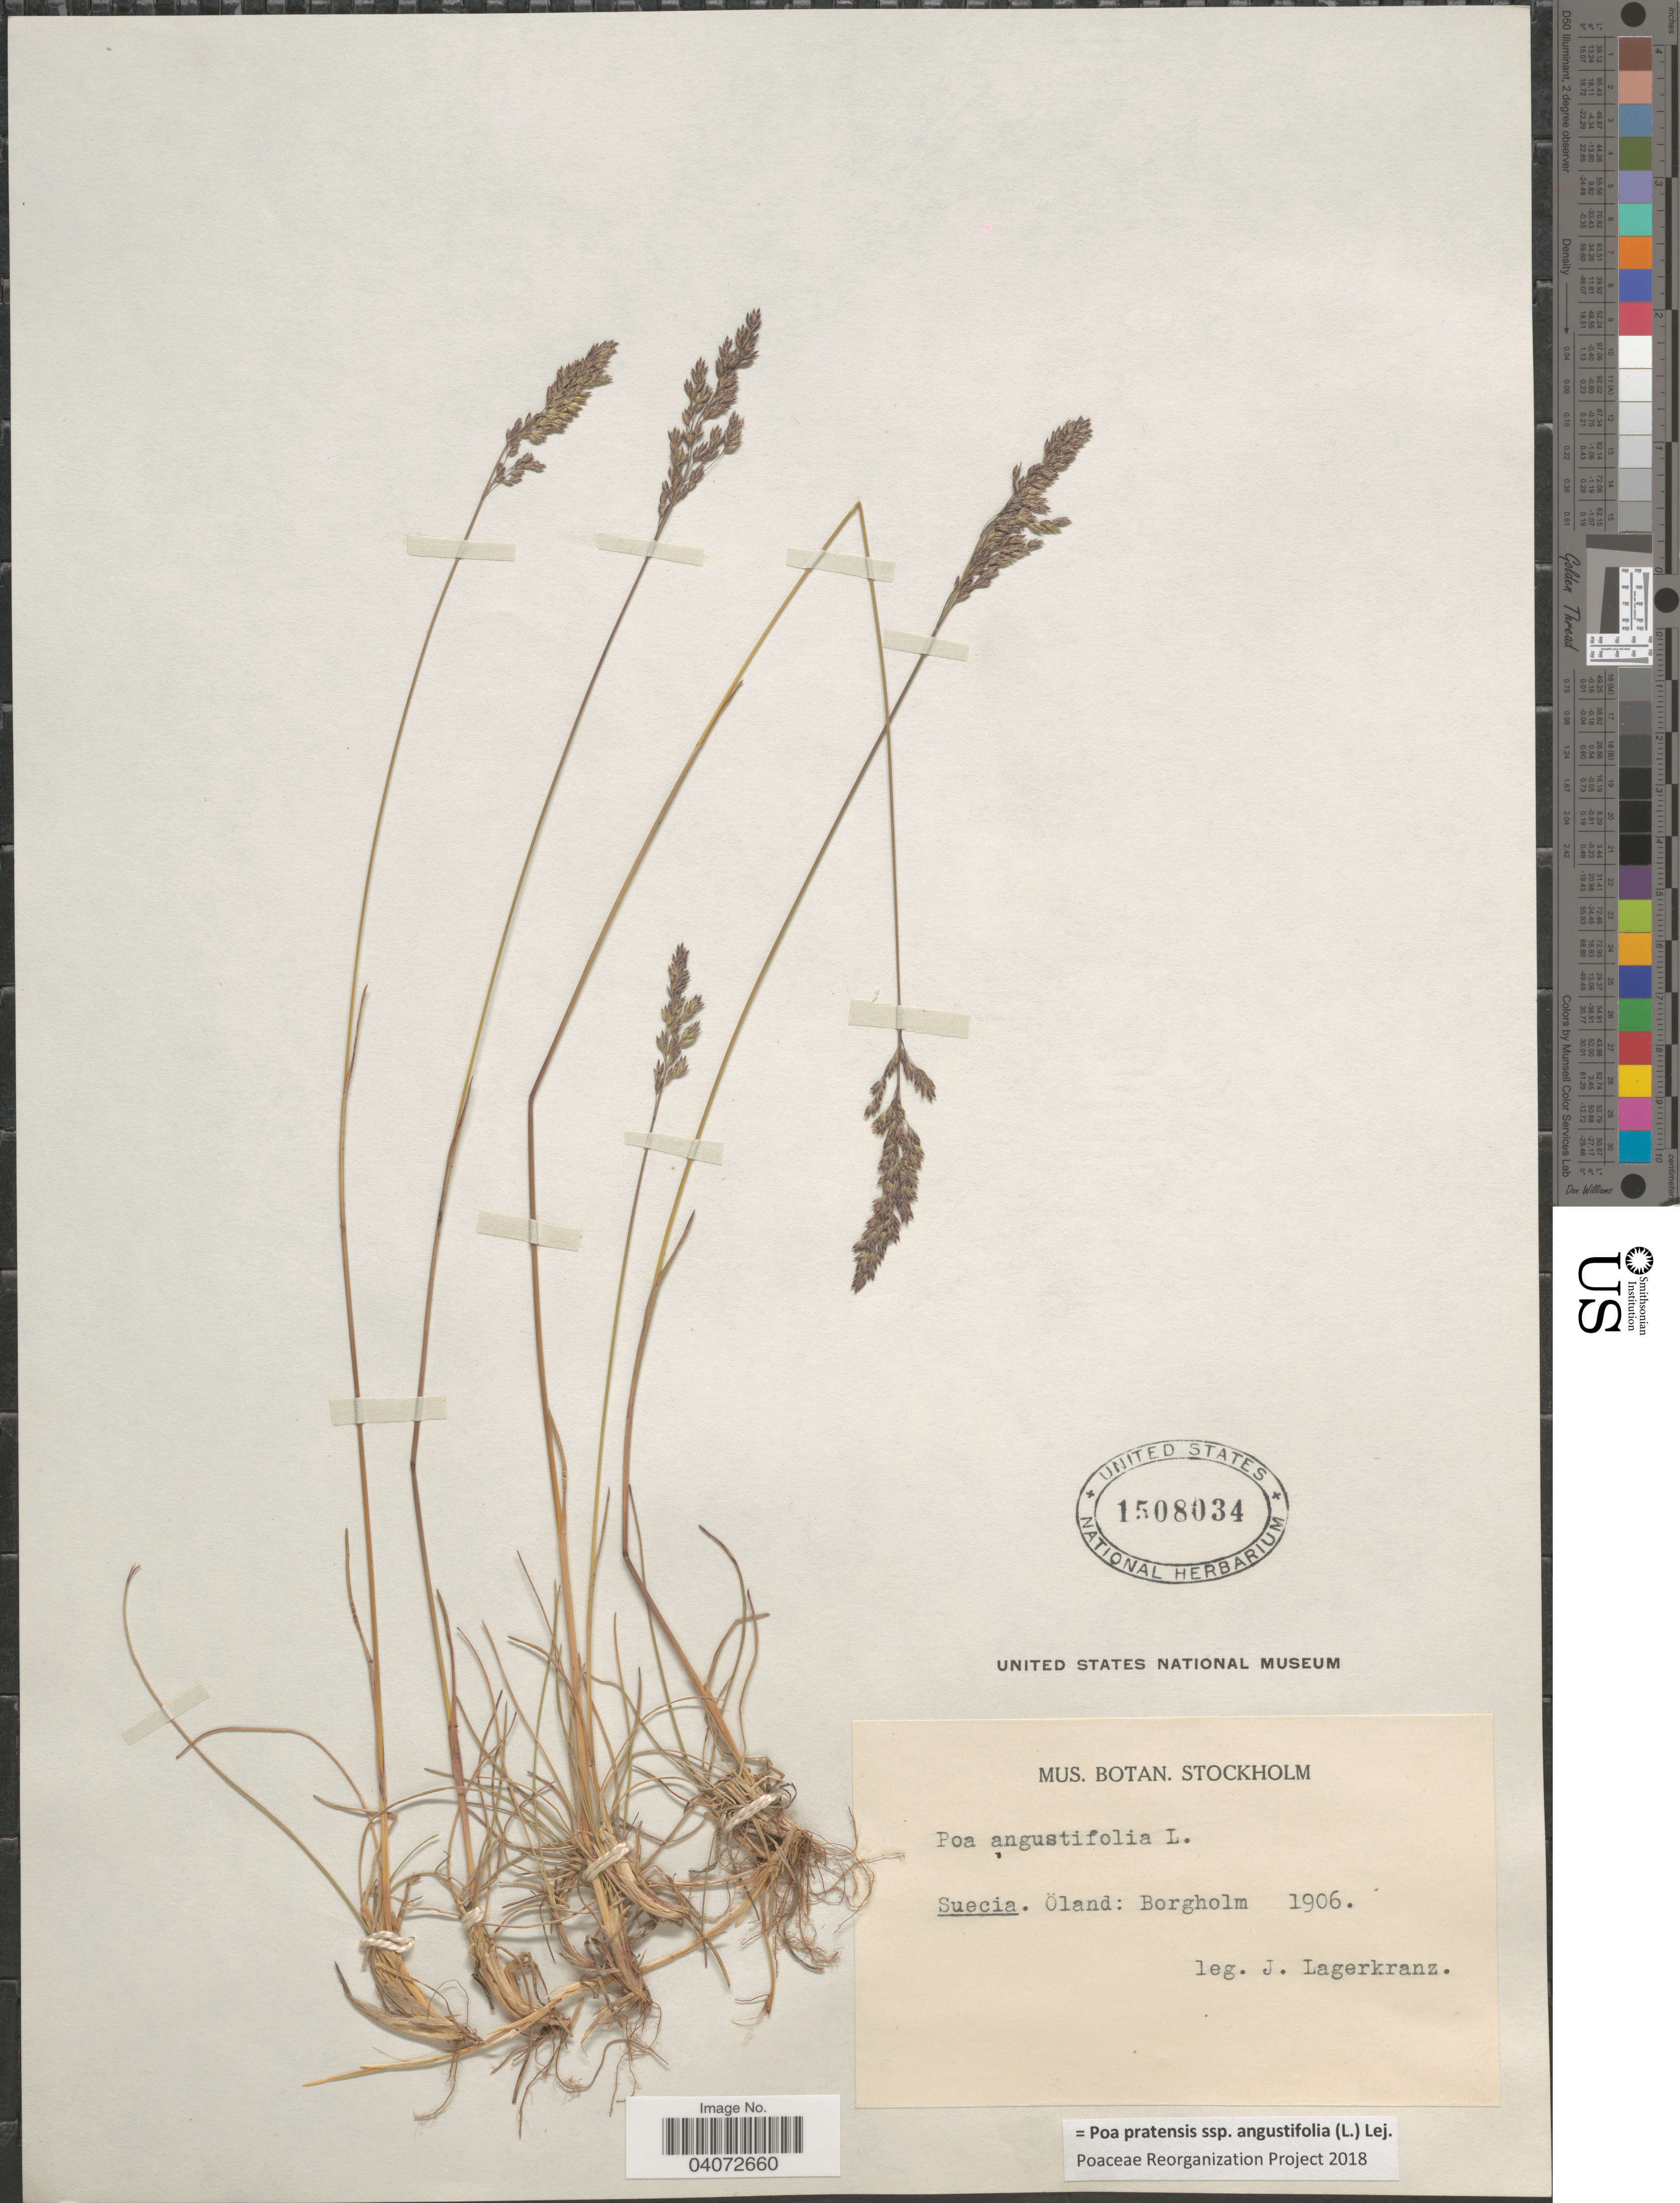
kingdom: Plantae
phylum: Tracheophyta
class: Liliopsida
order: Poales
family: Poaceae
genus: Poa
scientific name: Poa pratensis subsp. angustifolia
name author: (L.) Lej.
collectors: J. Lagerkranz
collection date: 1906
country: Sweden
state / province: Kalmar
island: Oland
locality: Suecia. Öland: Borgholm.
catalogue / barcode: US 1508034